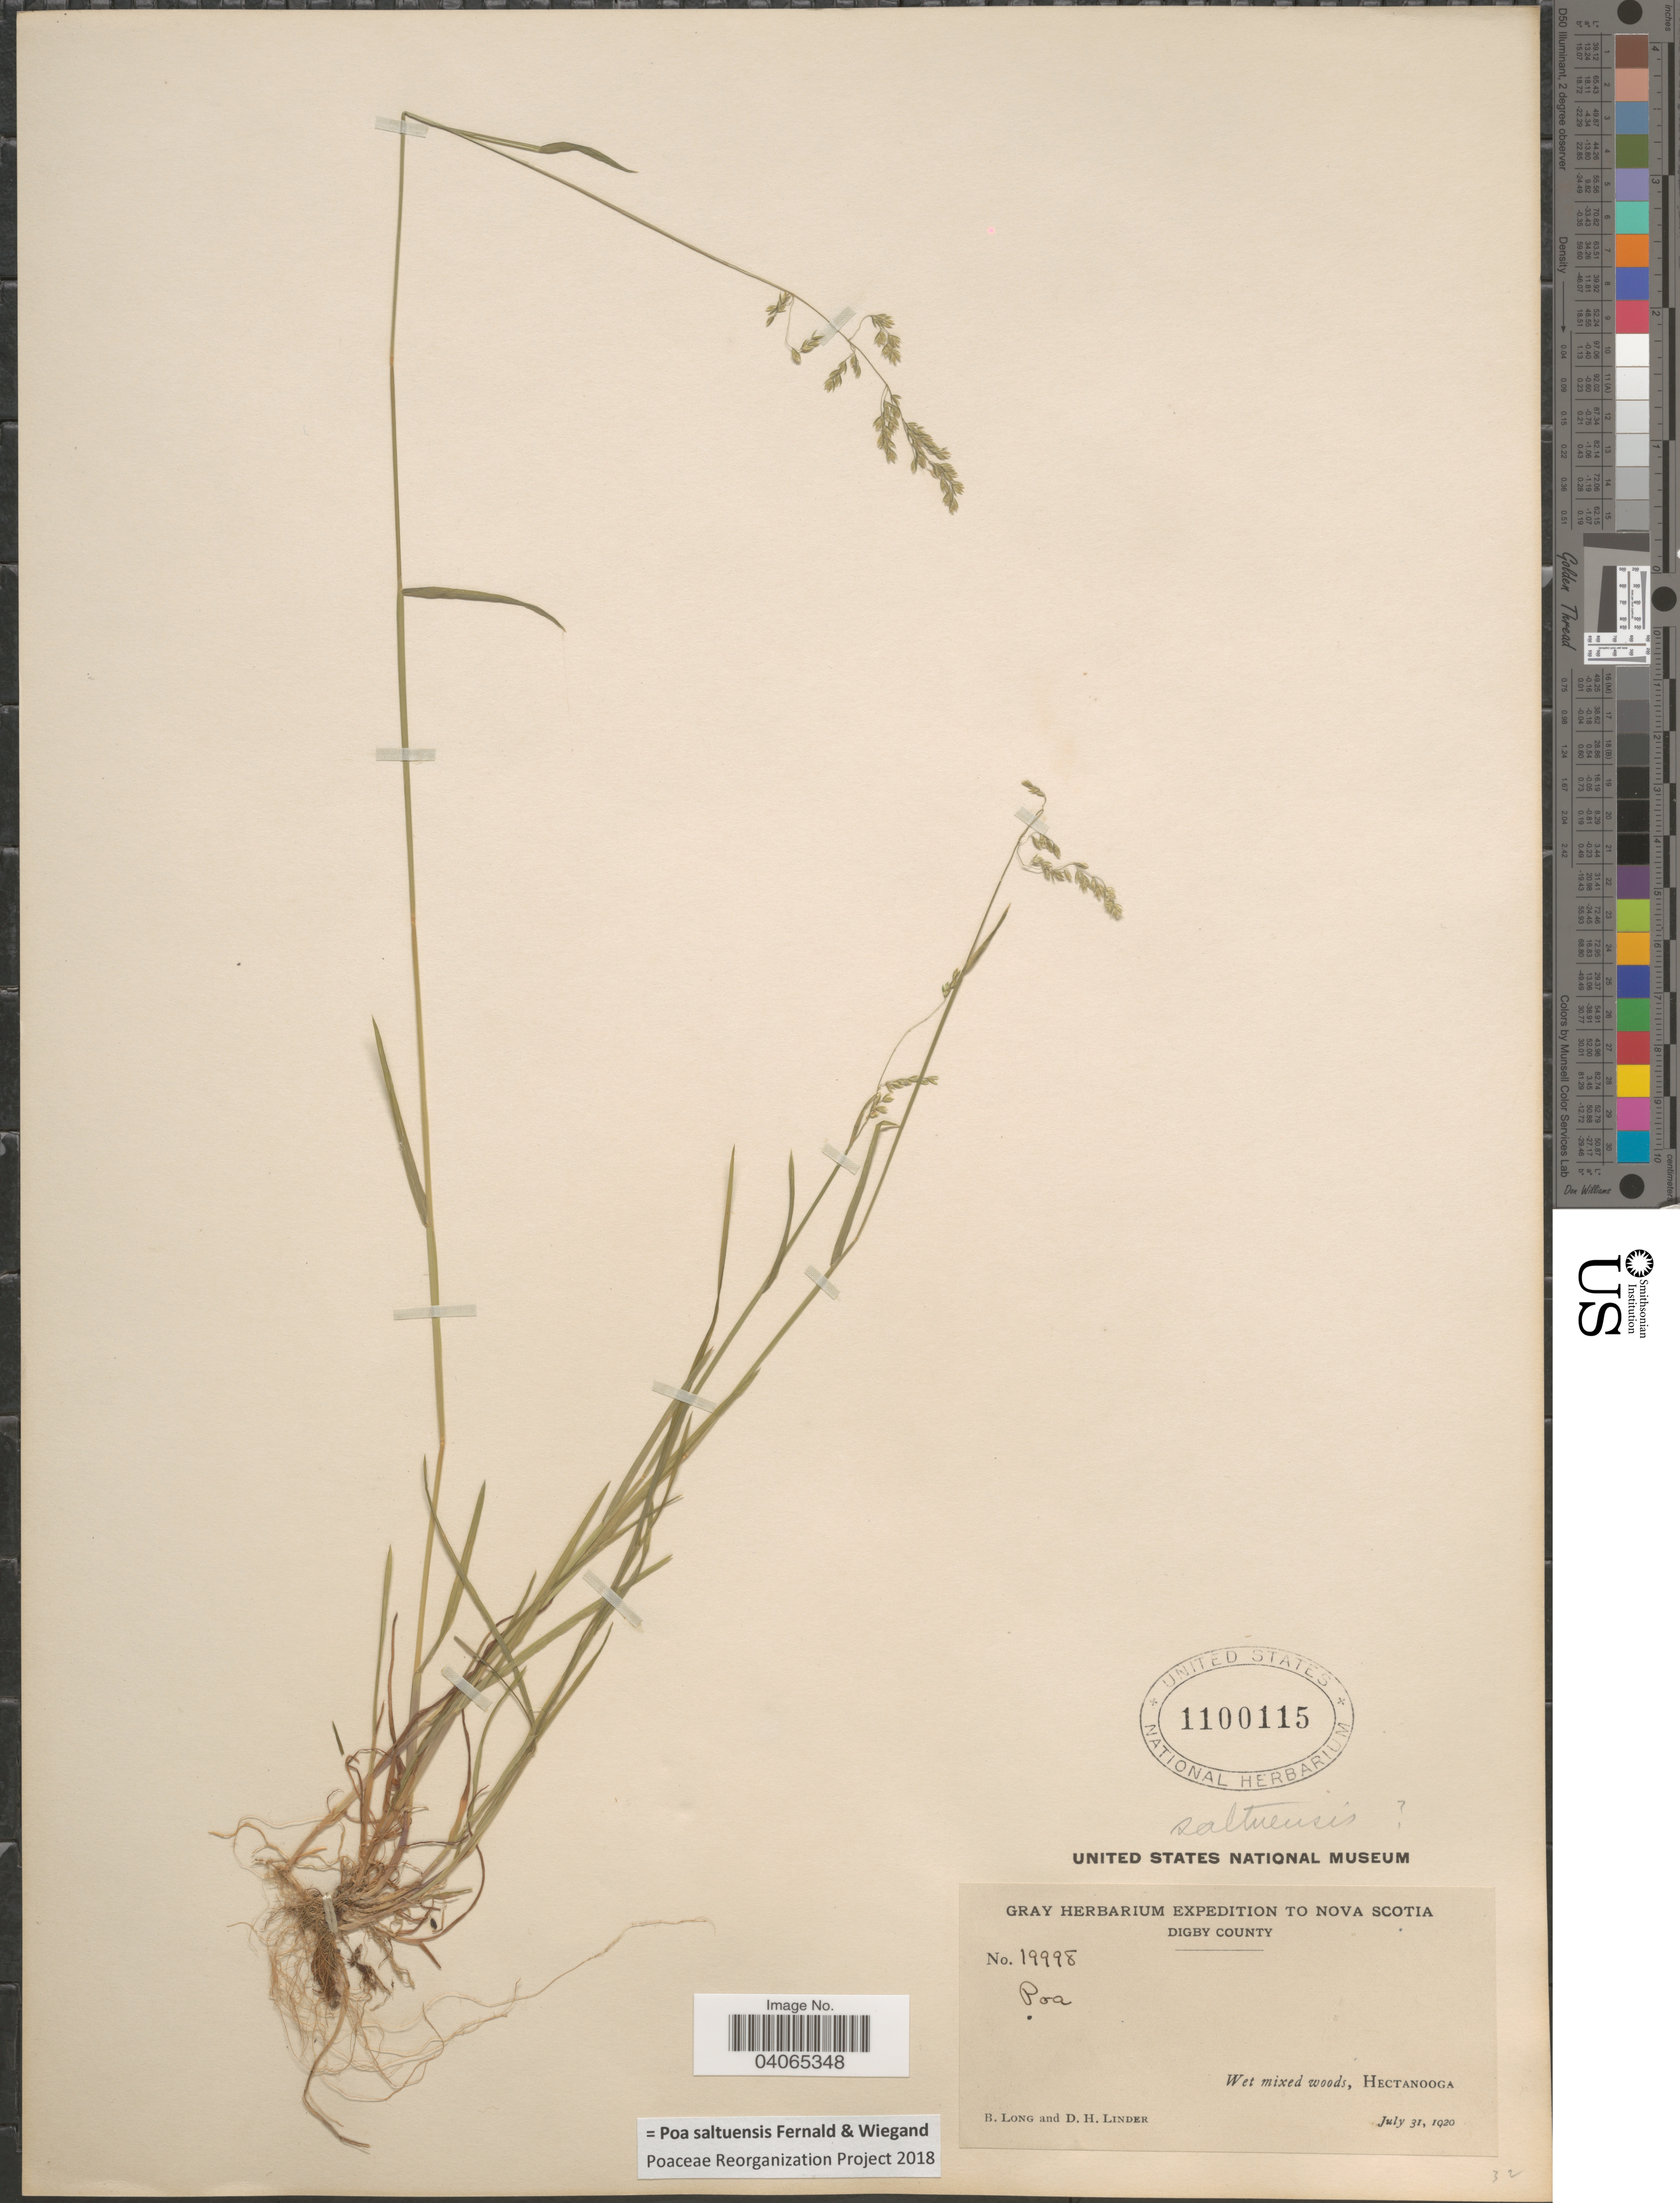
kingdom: Plantae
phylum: Tracheophyta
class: Liliopsida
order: Poales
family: Poaceae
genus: Poa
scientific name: Poa saltuensis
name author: Fernald & Wiegand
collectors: B. Long & D. Linder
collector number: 19998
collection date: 1920-07-31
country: Canada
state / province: Nova Scotia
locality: Gray Herbarium Expedition to Nova Scotia. Digby County. Wet mixed woods, Hectanooga.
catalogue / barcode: US 1100115